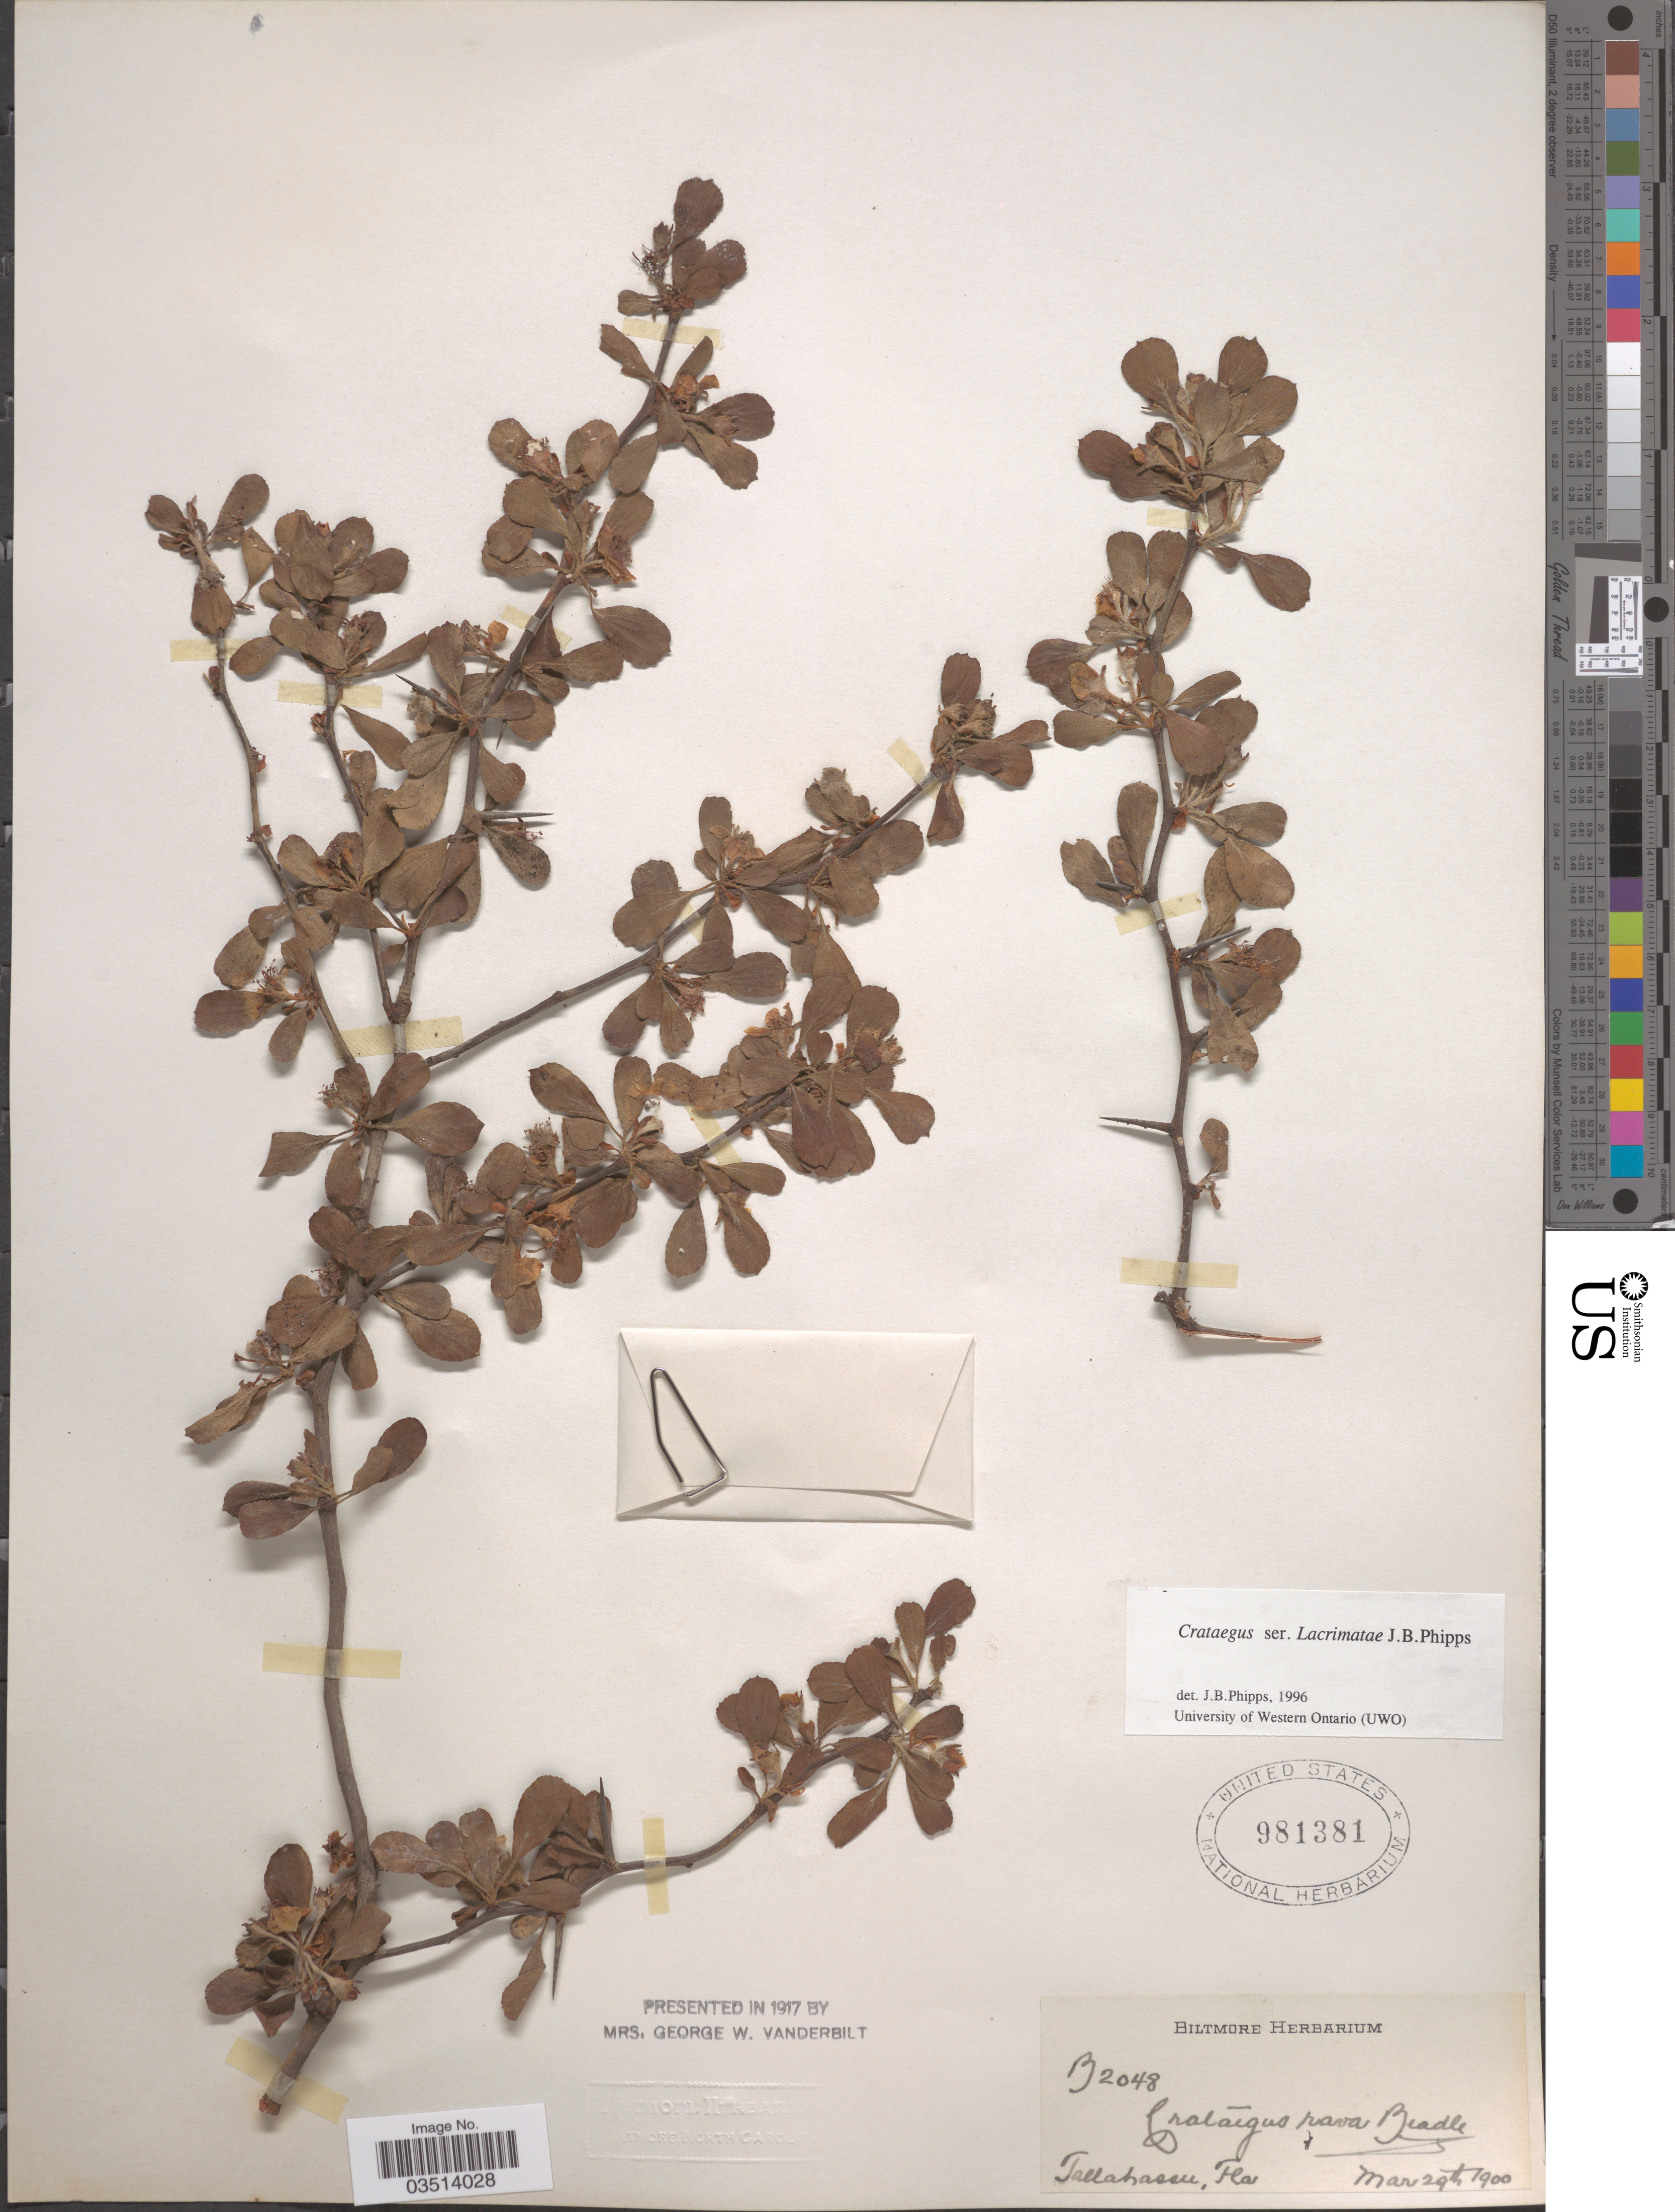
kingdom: Plantae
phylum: Tracheophyta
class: Magnoliopsida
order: Rosales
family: Rosaceae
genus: Crataegus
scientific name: Crataegus crocea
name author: Beadle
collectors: ex herb. Biltmore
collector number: B2048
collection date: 1900-03-29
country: United States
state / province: Florida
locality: Tallahassee.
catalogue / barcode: US 981381